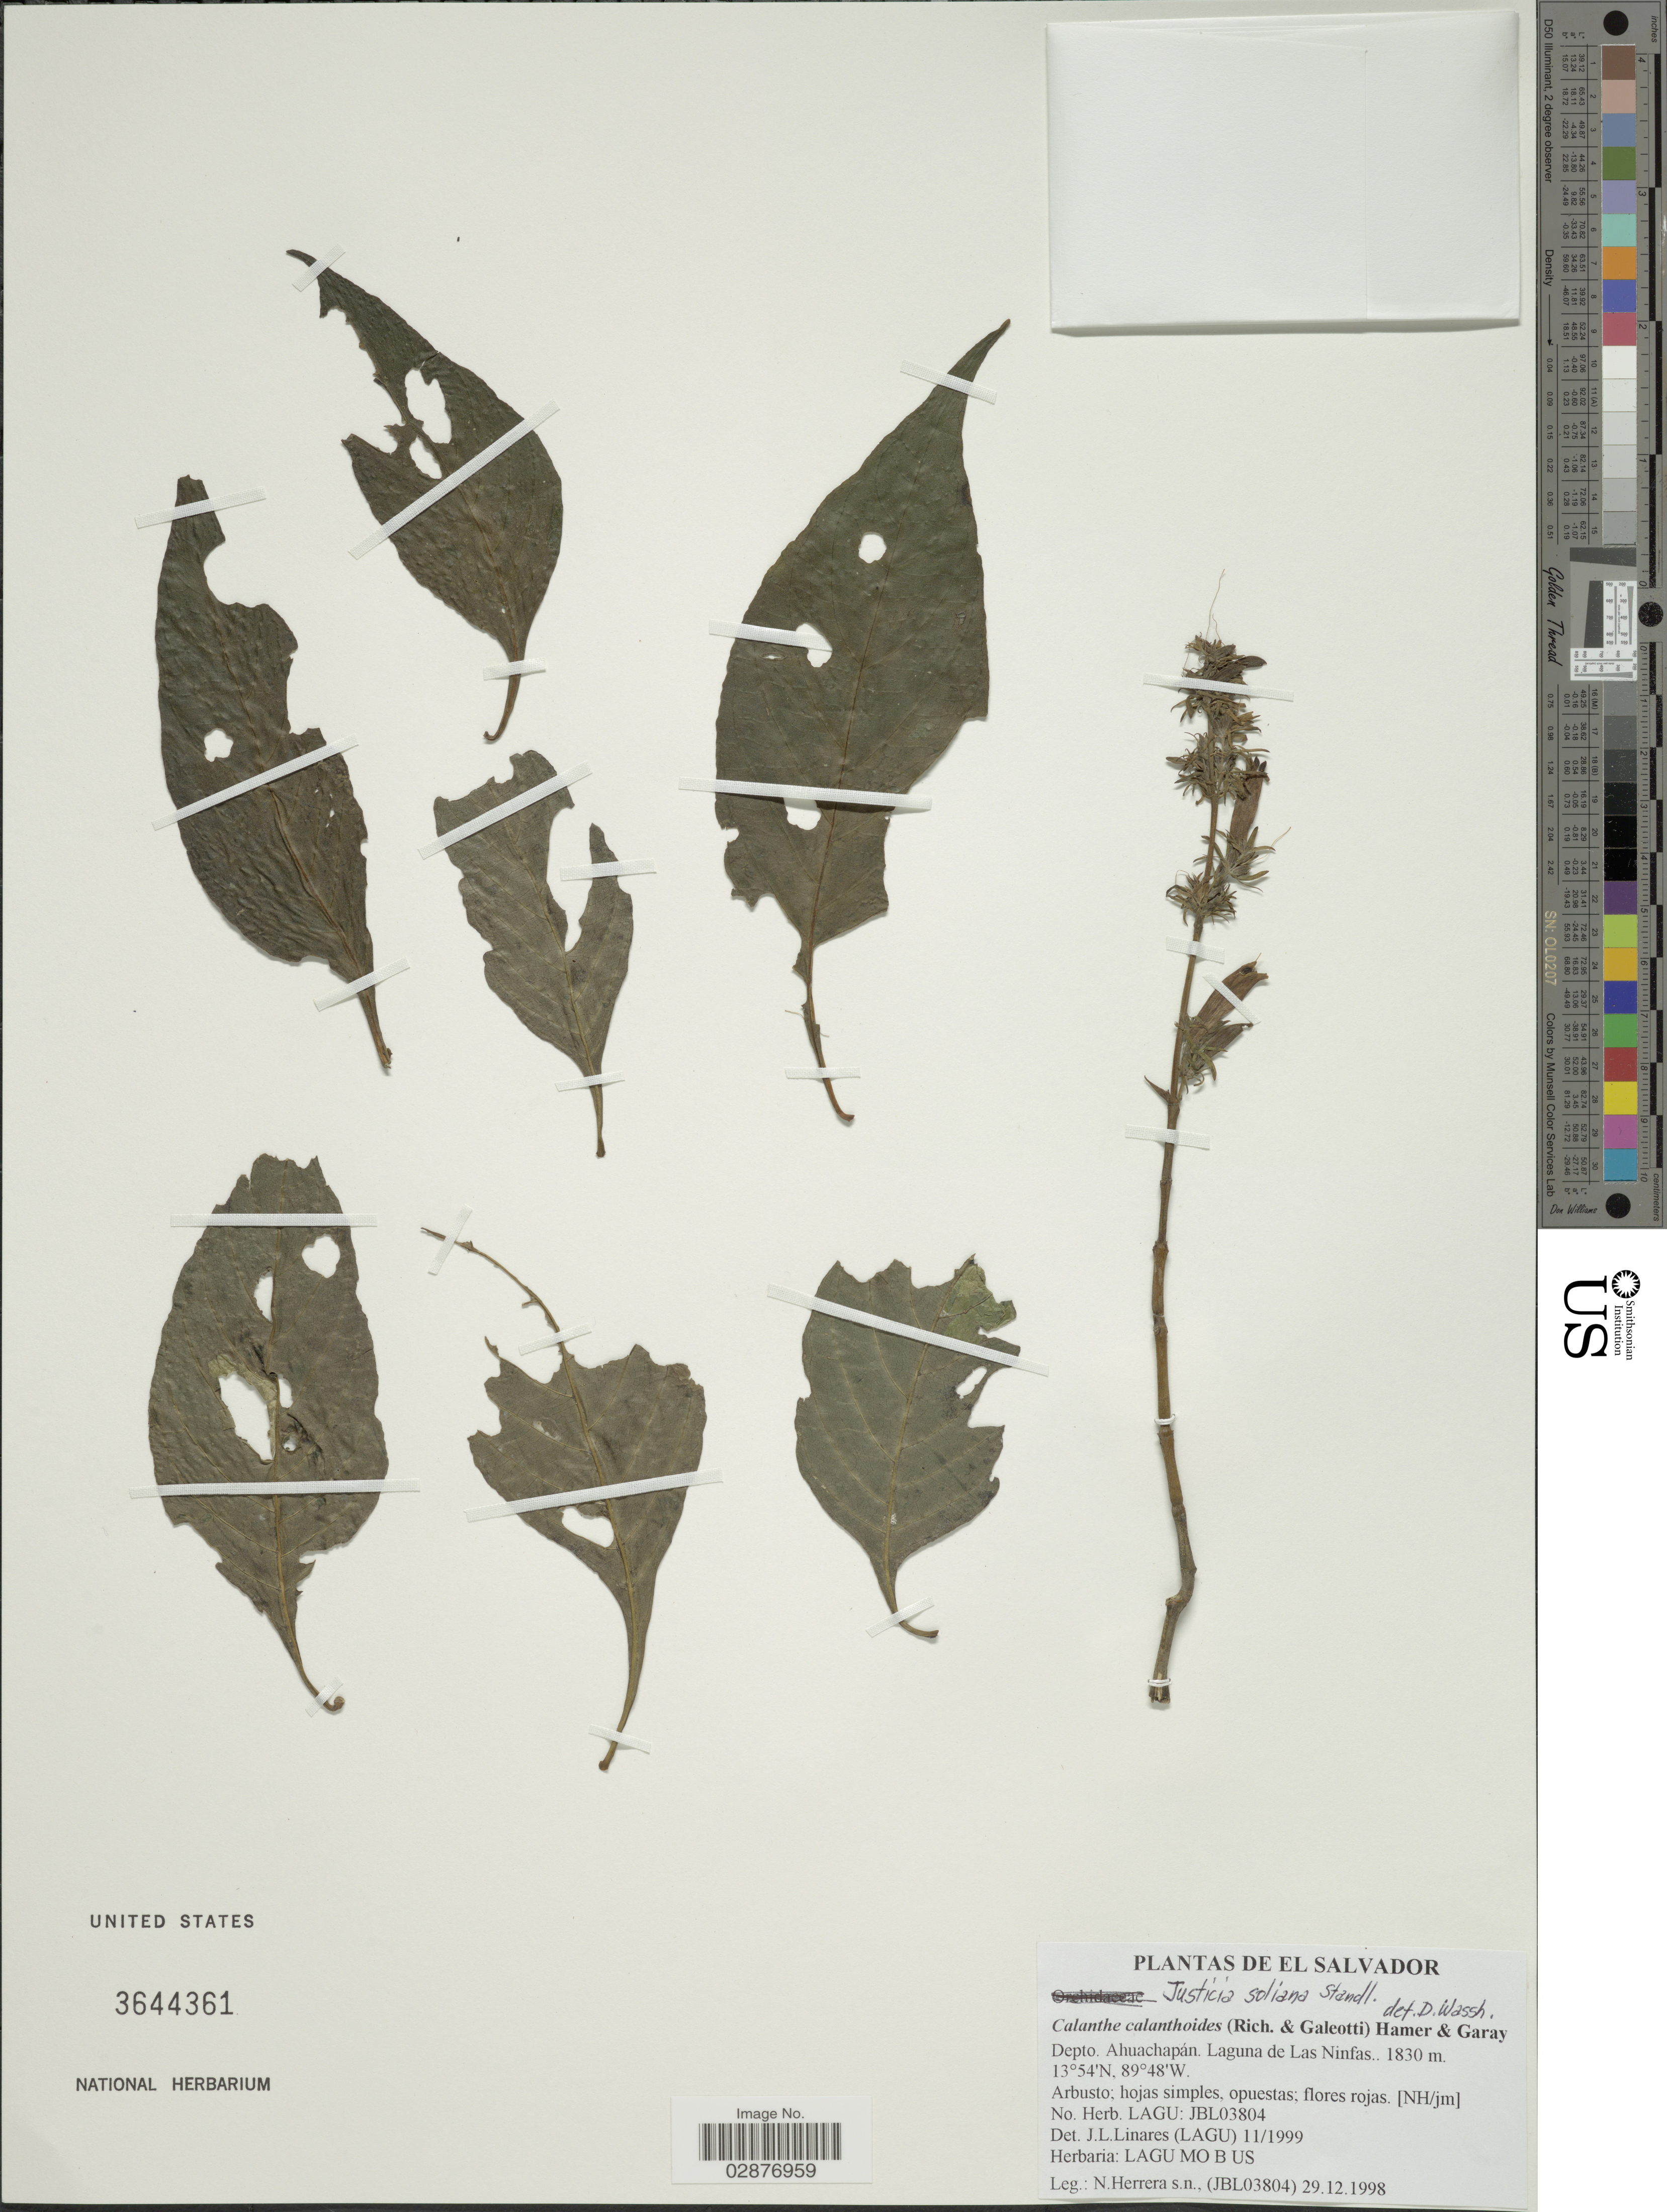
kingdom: Plantae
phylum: Tracheophyta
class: Magnoliopsida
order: Lamiales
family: Acanthaceae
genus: Justicia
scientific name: Justicia soliana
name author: Standl.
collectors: N. Herrera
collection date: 1998-12-29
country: El Salvador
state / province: Ahuachapan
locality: Depto. Ahuachapán. Laguna de Las Ninfas.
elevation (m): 1830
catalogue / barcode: US 3644361